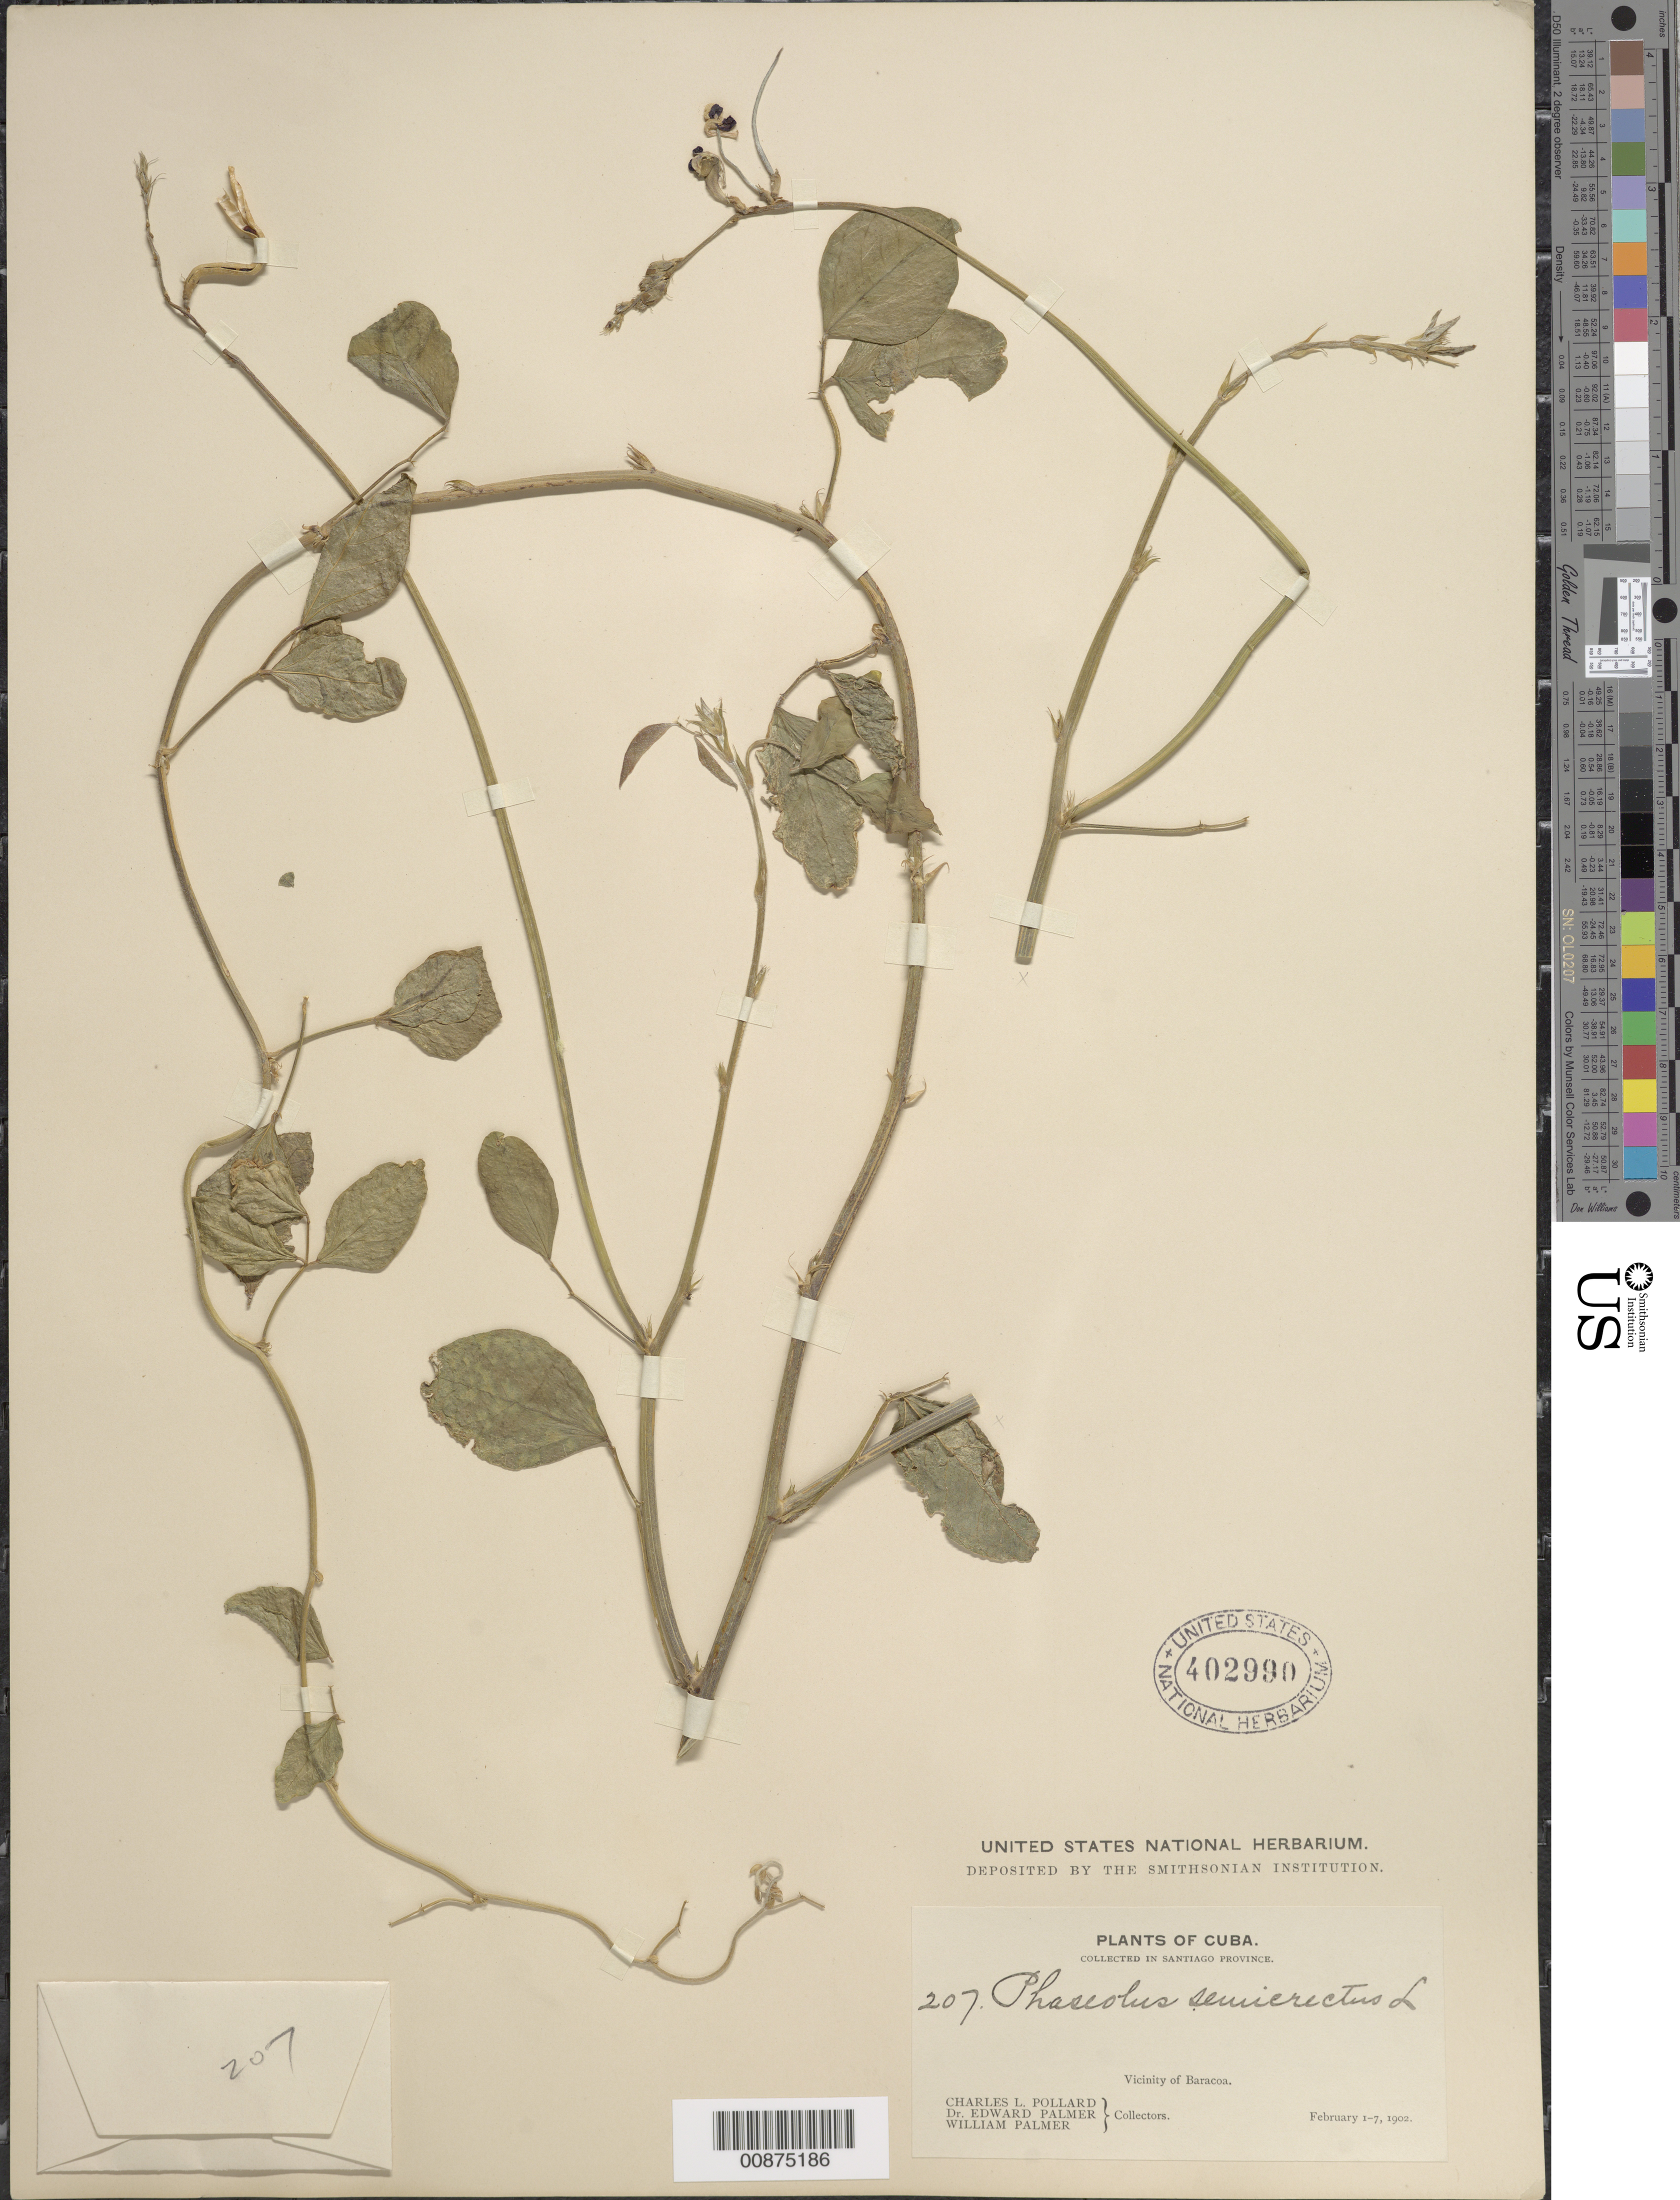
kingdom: Plantae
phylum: Tracheophyta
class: Magnoliopsida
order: Fabales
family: Fabaceae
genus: Macroptilium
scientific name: Macroptilium lathyroides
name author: (L.) Urb.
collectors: C. L. Pollard, E. Palmer & W. Palmer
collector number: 207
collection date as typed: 01 Feb 1902 to 07 Feb 1902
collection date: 1902-02-01/1902-02-07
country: Cuba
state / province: Guantanamo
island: Cuba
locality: Santiago Province (obsolete) Vicinity of Baracoa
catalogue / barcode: US 402990